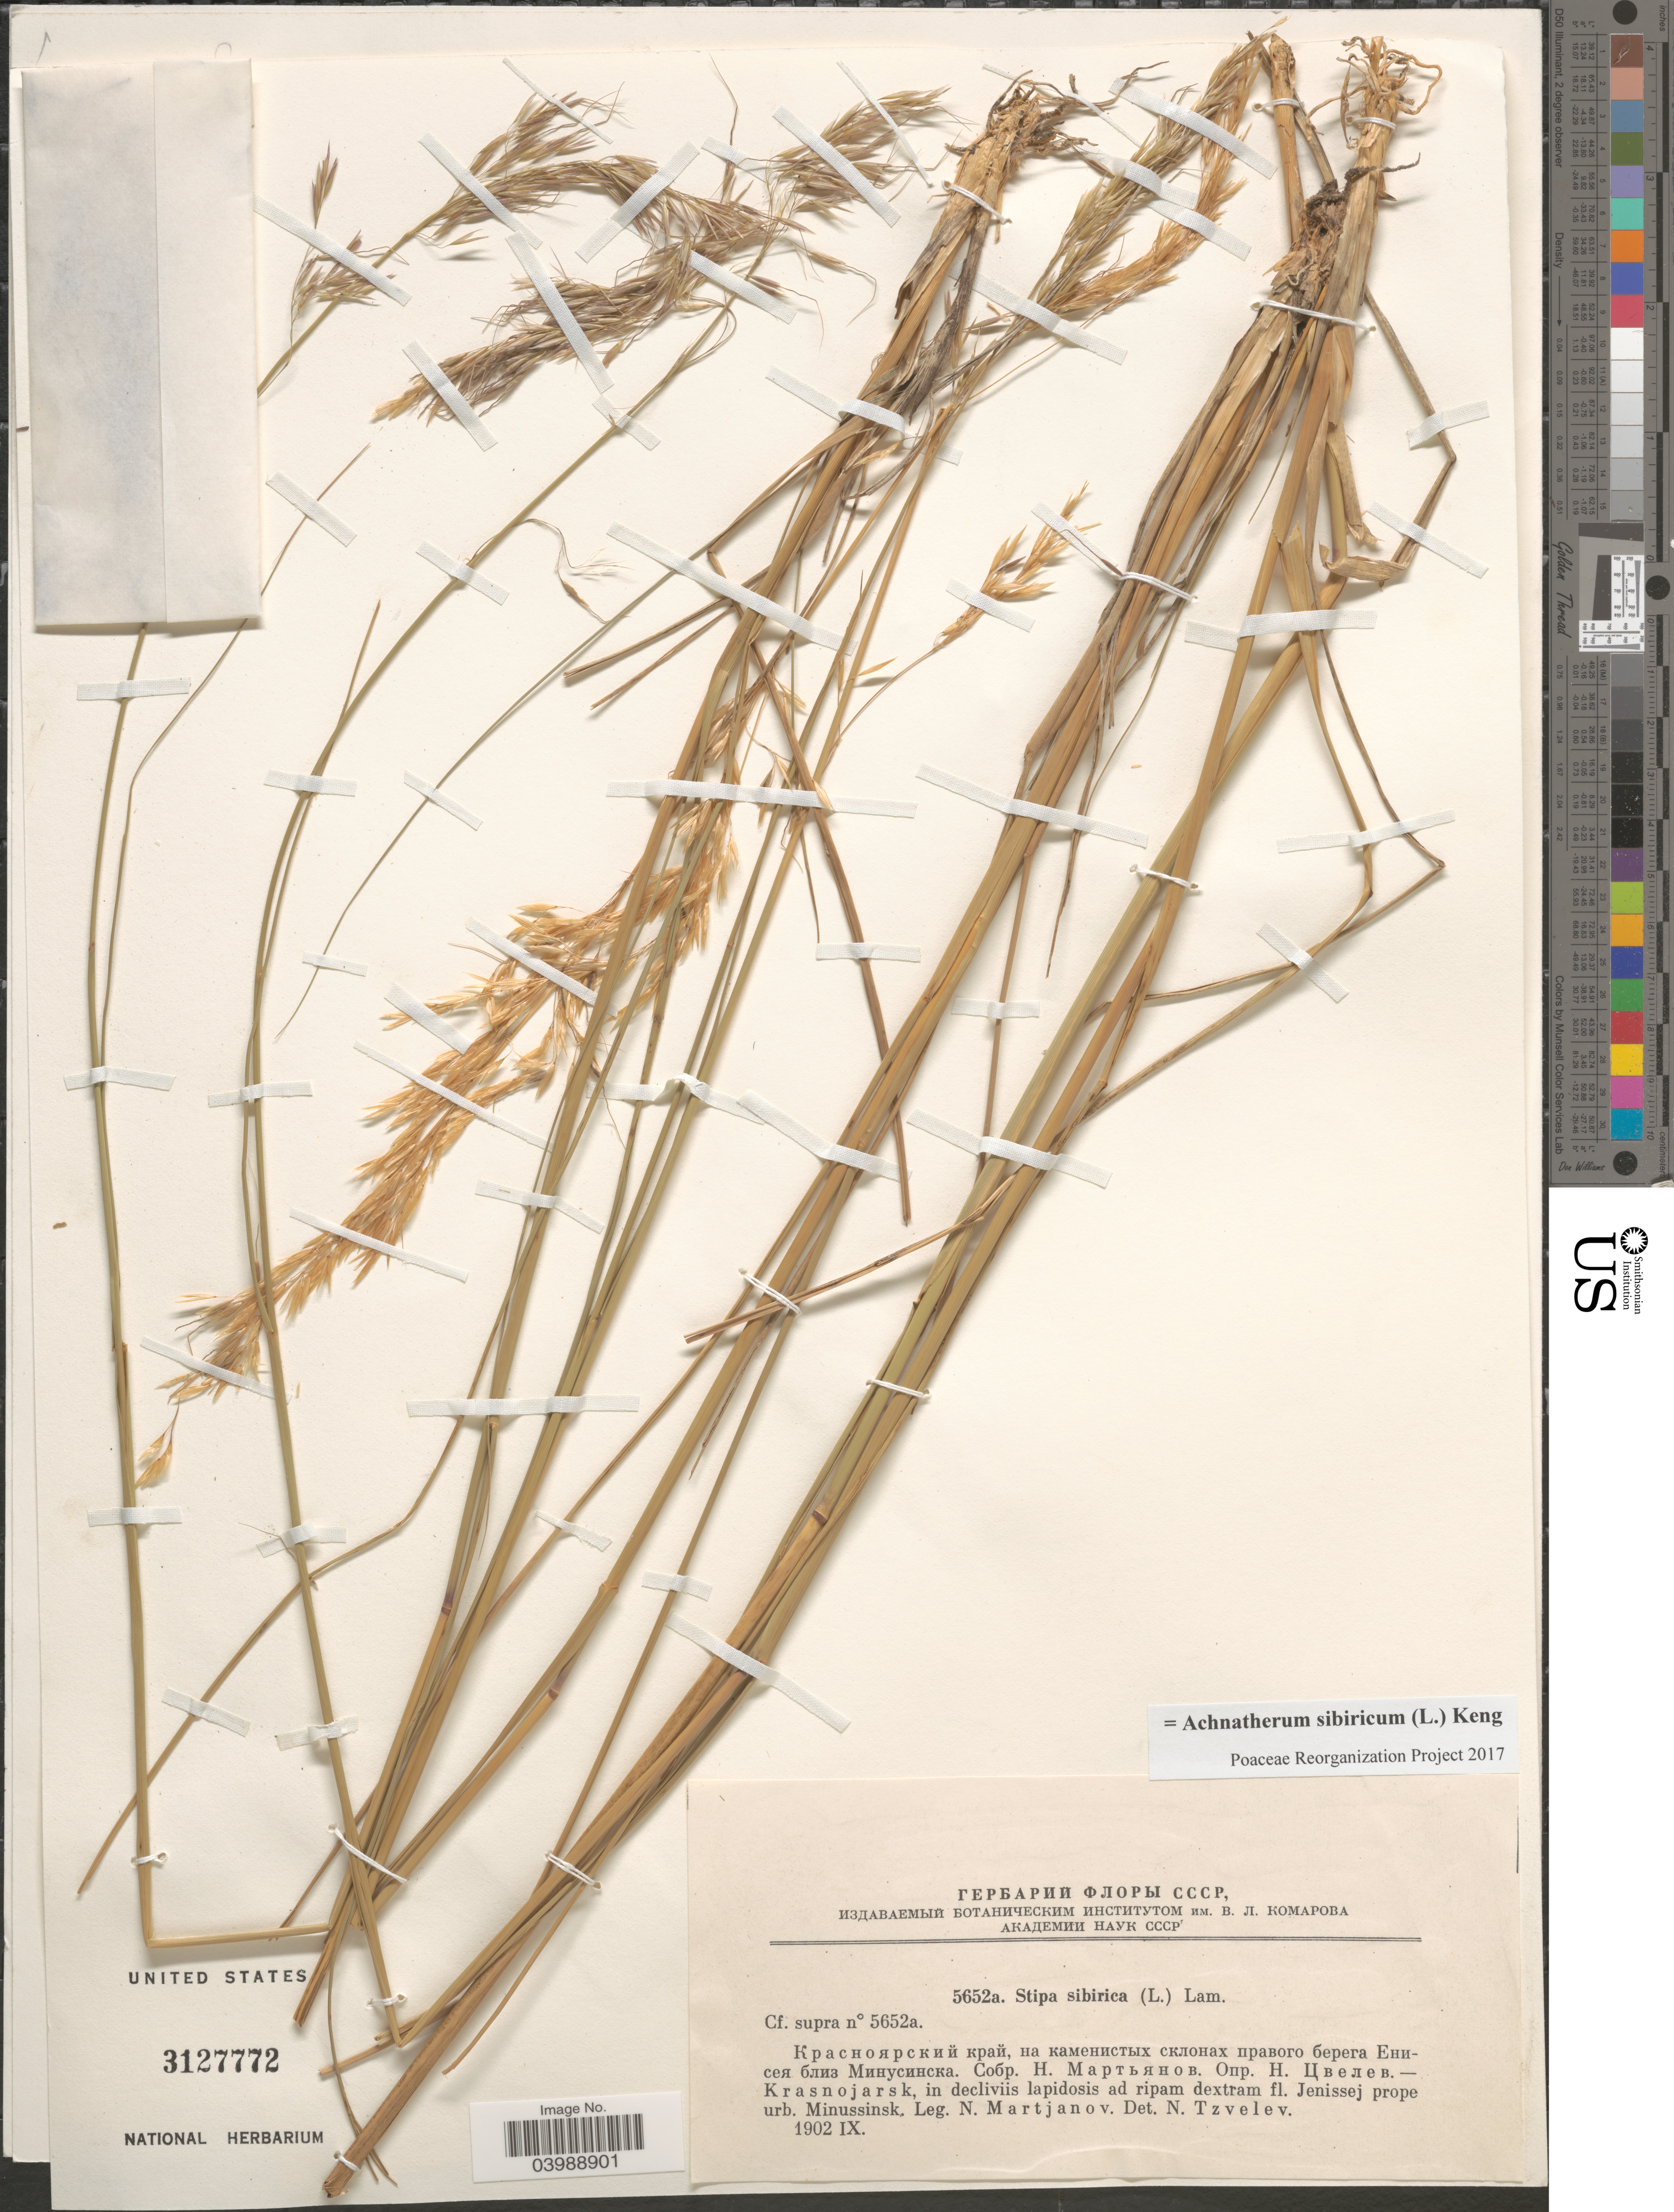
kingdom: Plantae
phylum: Tracheophyta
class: Liliopsida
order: Poales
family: Poaceae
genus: Achnatherum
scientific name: Achnatherum sibiricum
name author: (L.) Keng ex Tzvelev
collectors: N. Martjanov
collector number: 5652a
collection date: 1902-09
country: Russian Federation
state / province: Krasnoyarsk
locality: In decliviis lapidosis ad ripam dextram fl. Jenissej prope urb Minussinsk.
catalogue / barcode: US 3127772